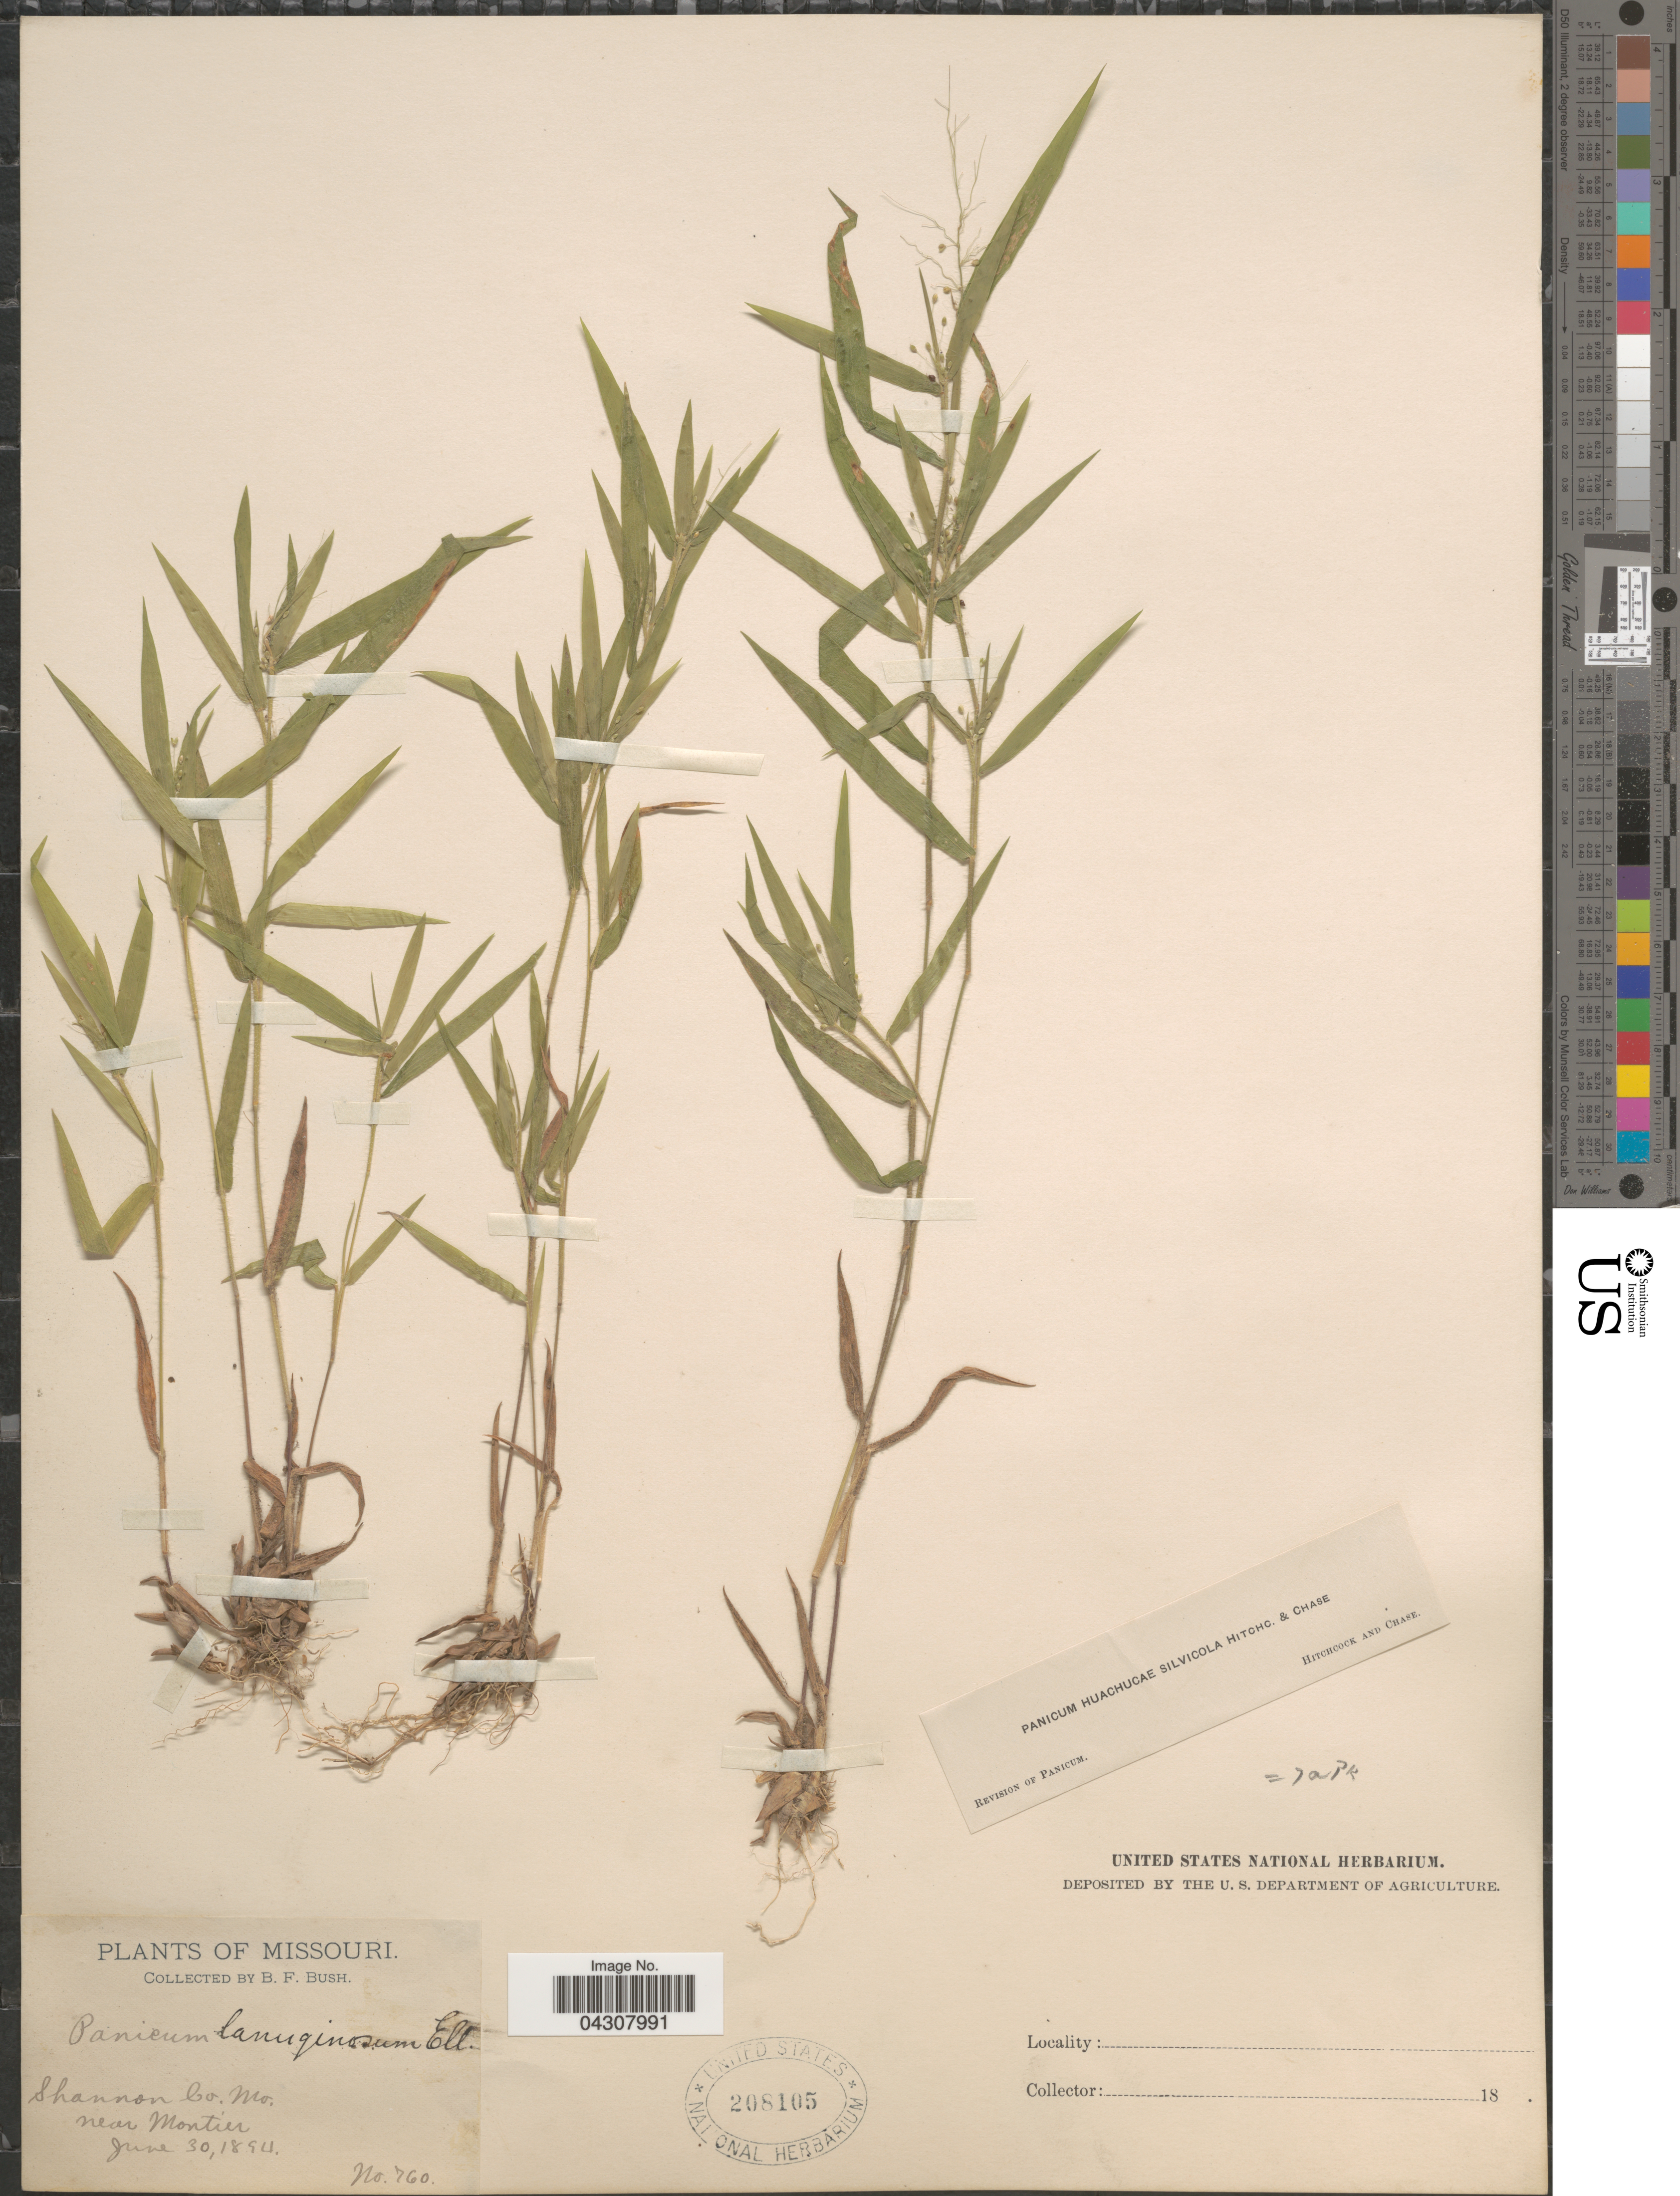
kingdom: Plantae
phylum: Tracheophyta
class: Liliopsida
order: Poales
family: Poaceae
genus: Dichanthelium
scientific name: Dichanthelium acuminatum var. acuminatum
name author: (Sw.) Gould & C.A. Clark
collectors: B. F. Bush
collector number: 760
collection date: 1894-06-30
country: United States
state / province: Missouri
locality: Shannon Co. near Montier.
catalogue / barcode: US 208105